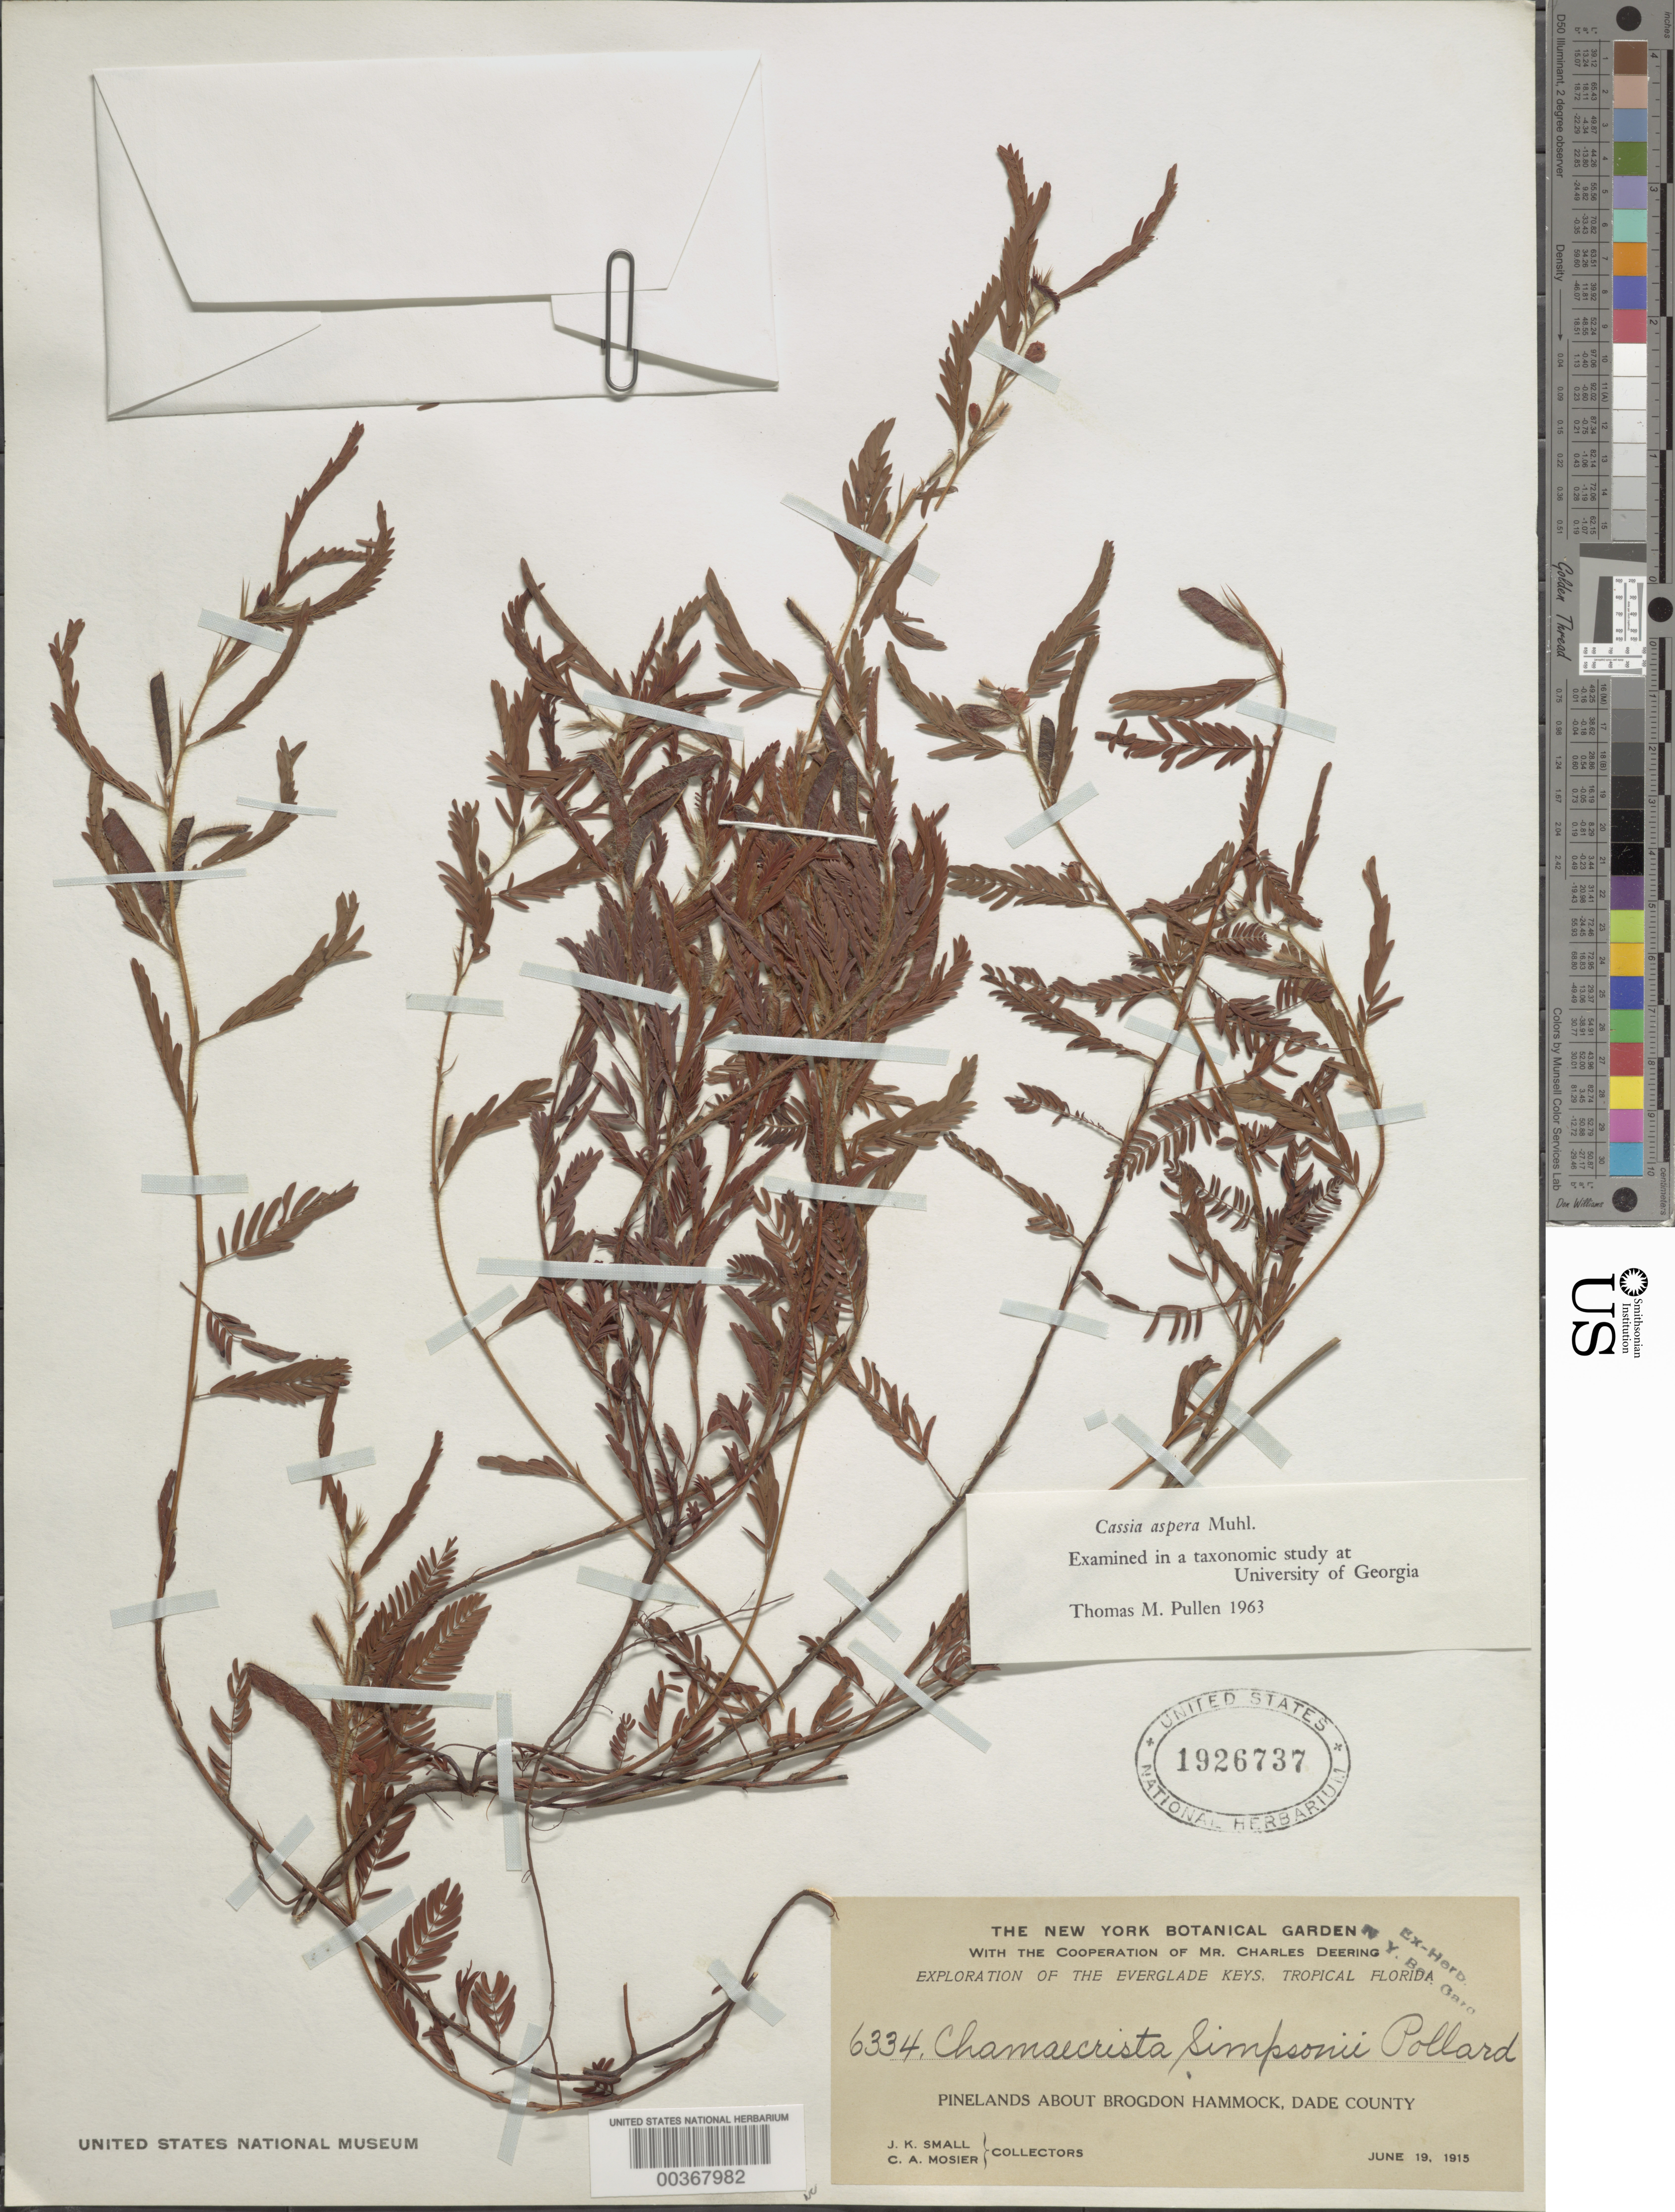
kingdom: Plantae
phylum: Tracheophyta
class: Magnoliopsida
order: Fabales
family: Fabaceae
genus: Chamaecrista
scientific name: Chamaecrista nictitans var. aspera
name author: (Muhl. ex Elliot) H.S. Irwin & Barneby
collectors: J. K. Small & C. A. Mosier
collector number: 6334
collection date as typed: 19 Jun 1915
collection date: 1915-06-19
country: United States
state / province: Florida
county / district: Dade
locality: About brogdon hammock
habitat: Pinelands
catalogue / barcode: US 1926737